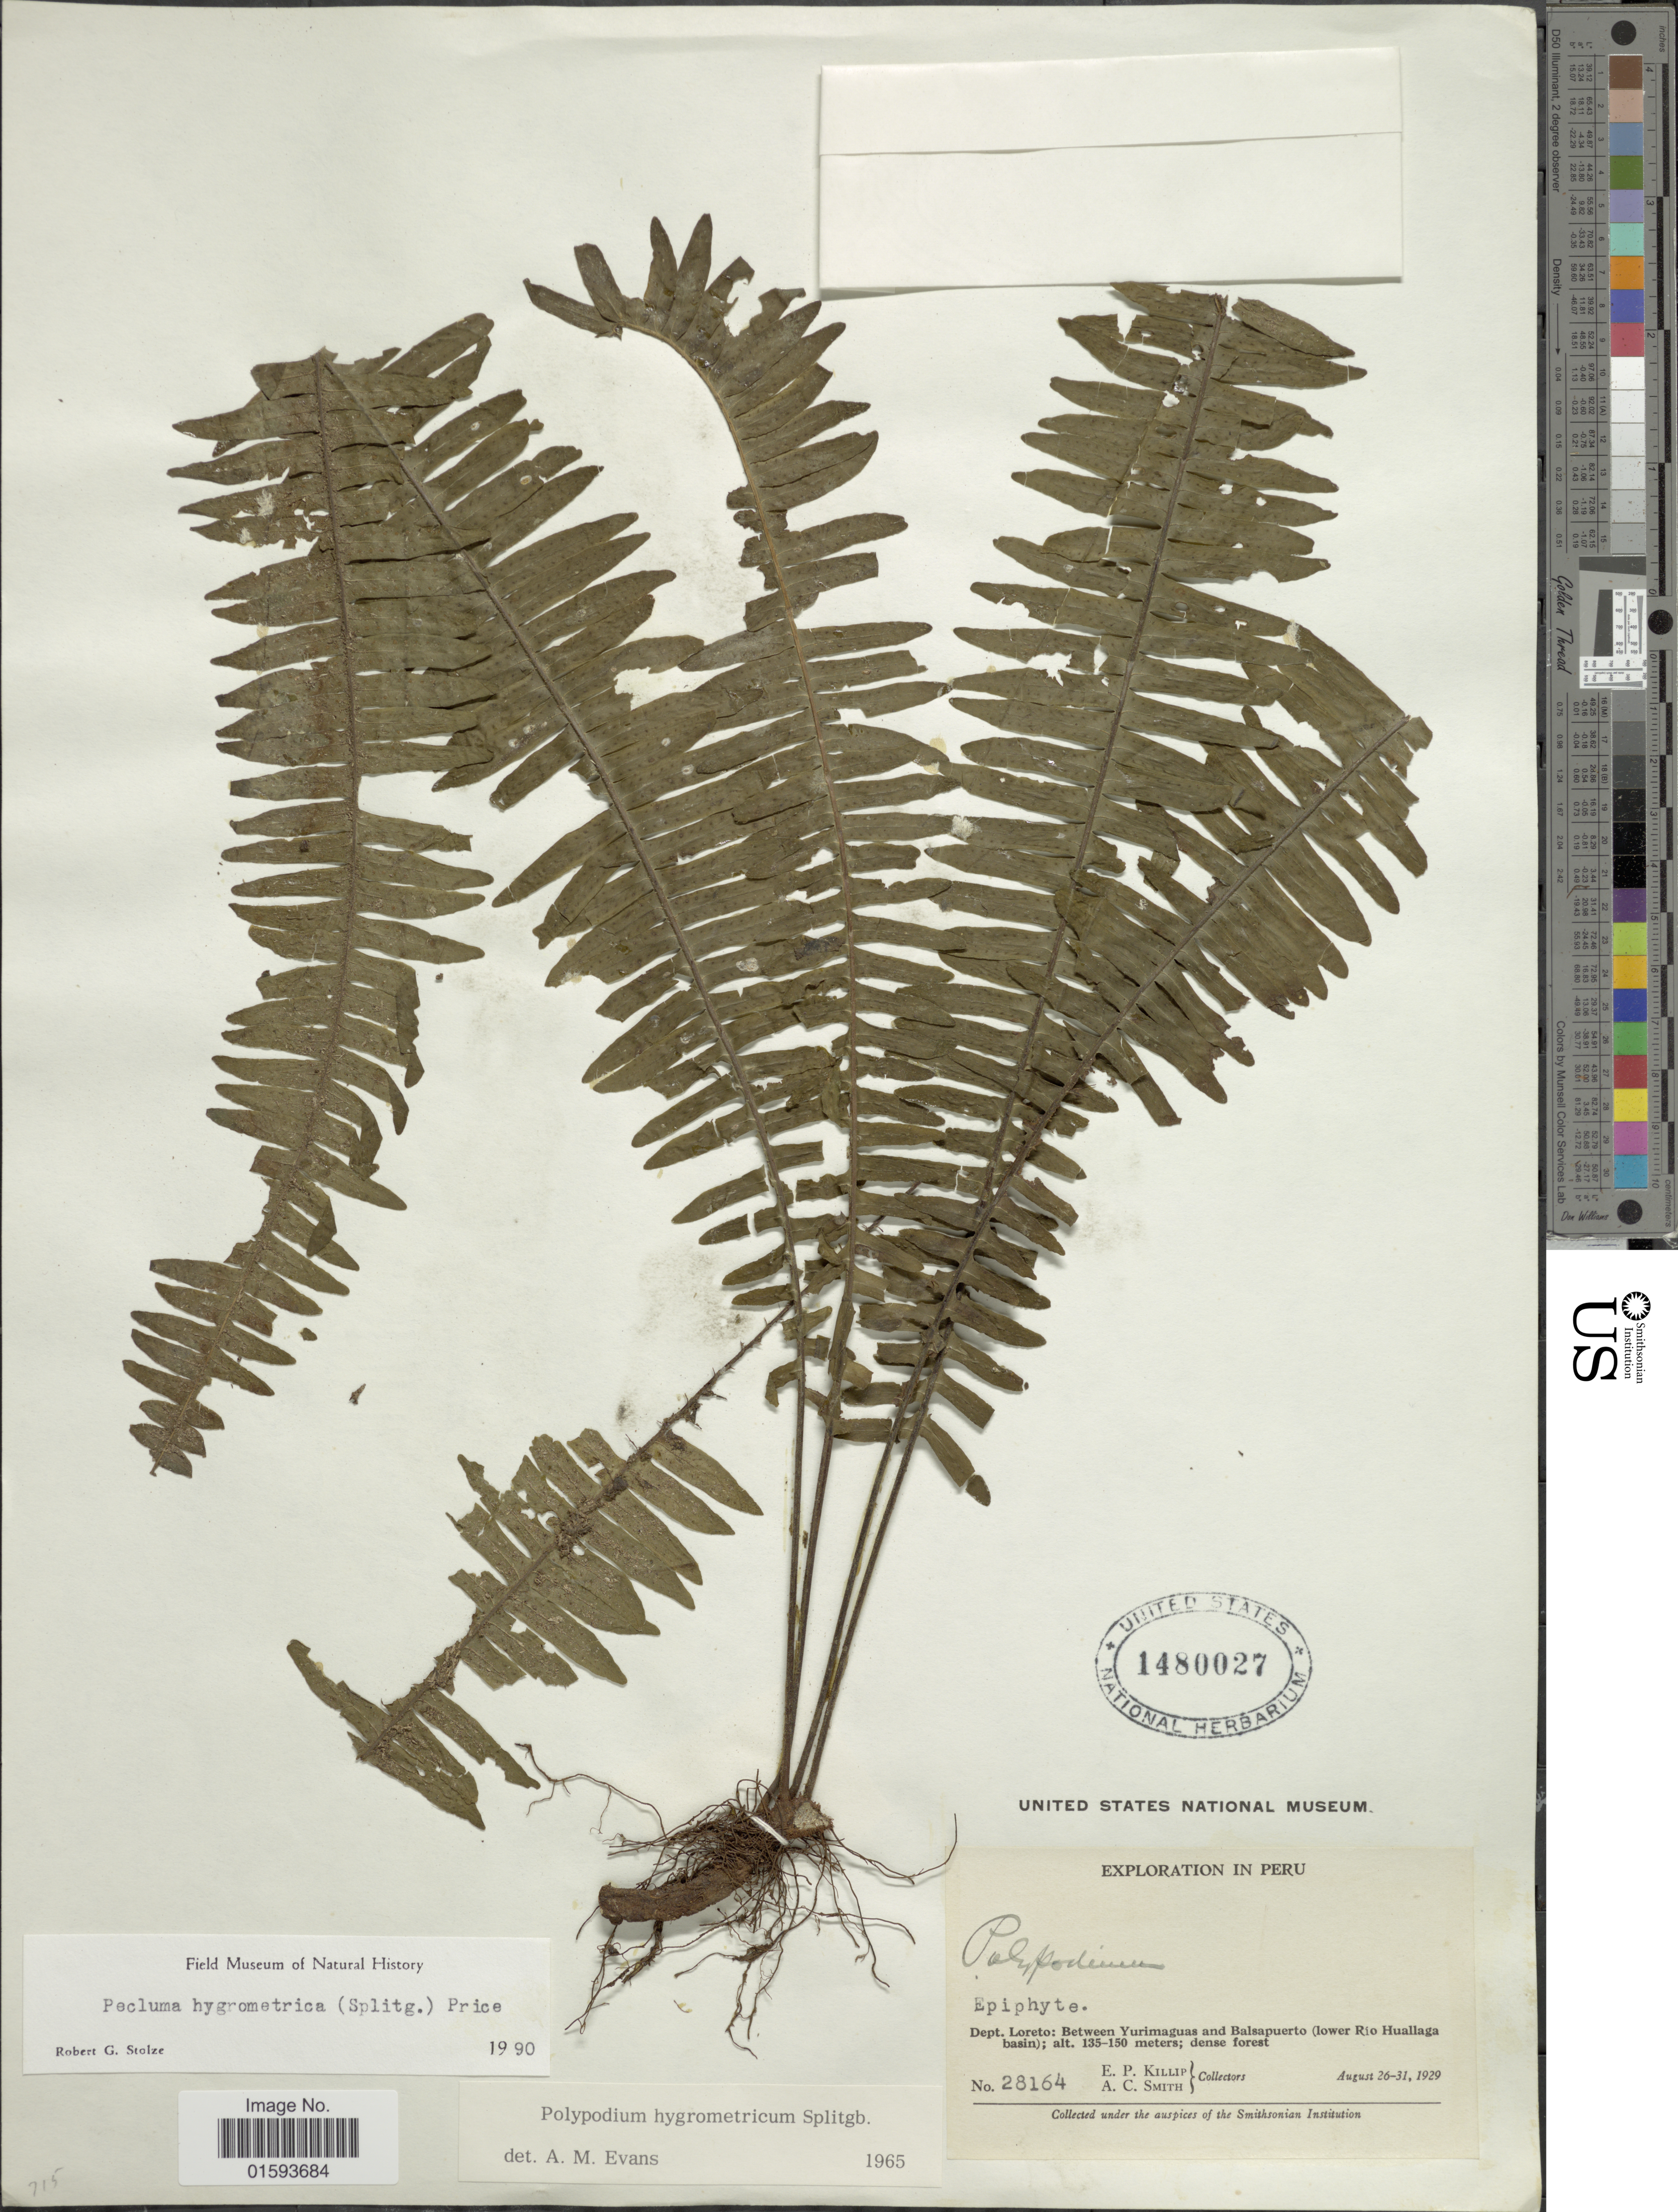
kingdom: Plantae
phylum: Tracheophyta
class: Polypodiopsida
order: Polypodiales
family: Polypodiaceae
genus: Pecluma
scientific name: Pecluma hygrometrica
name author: (Splitg.) M.G. Price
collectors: E. P. Killip & A. C. Smith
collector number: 28164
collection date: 1929-08-26/1929-08-31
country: Peru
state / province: Loreto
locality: Dept. Loreto: Between Yurimaguas and Balsapuerto ( lower Rio Huallaga basin)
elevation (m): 135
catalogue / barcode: US 1480027